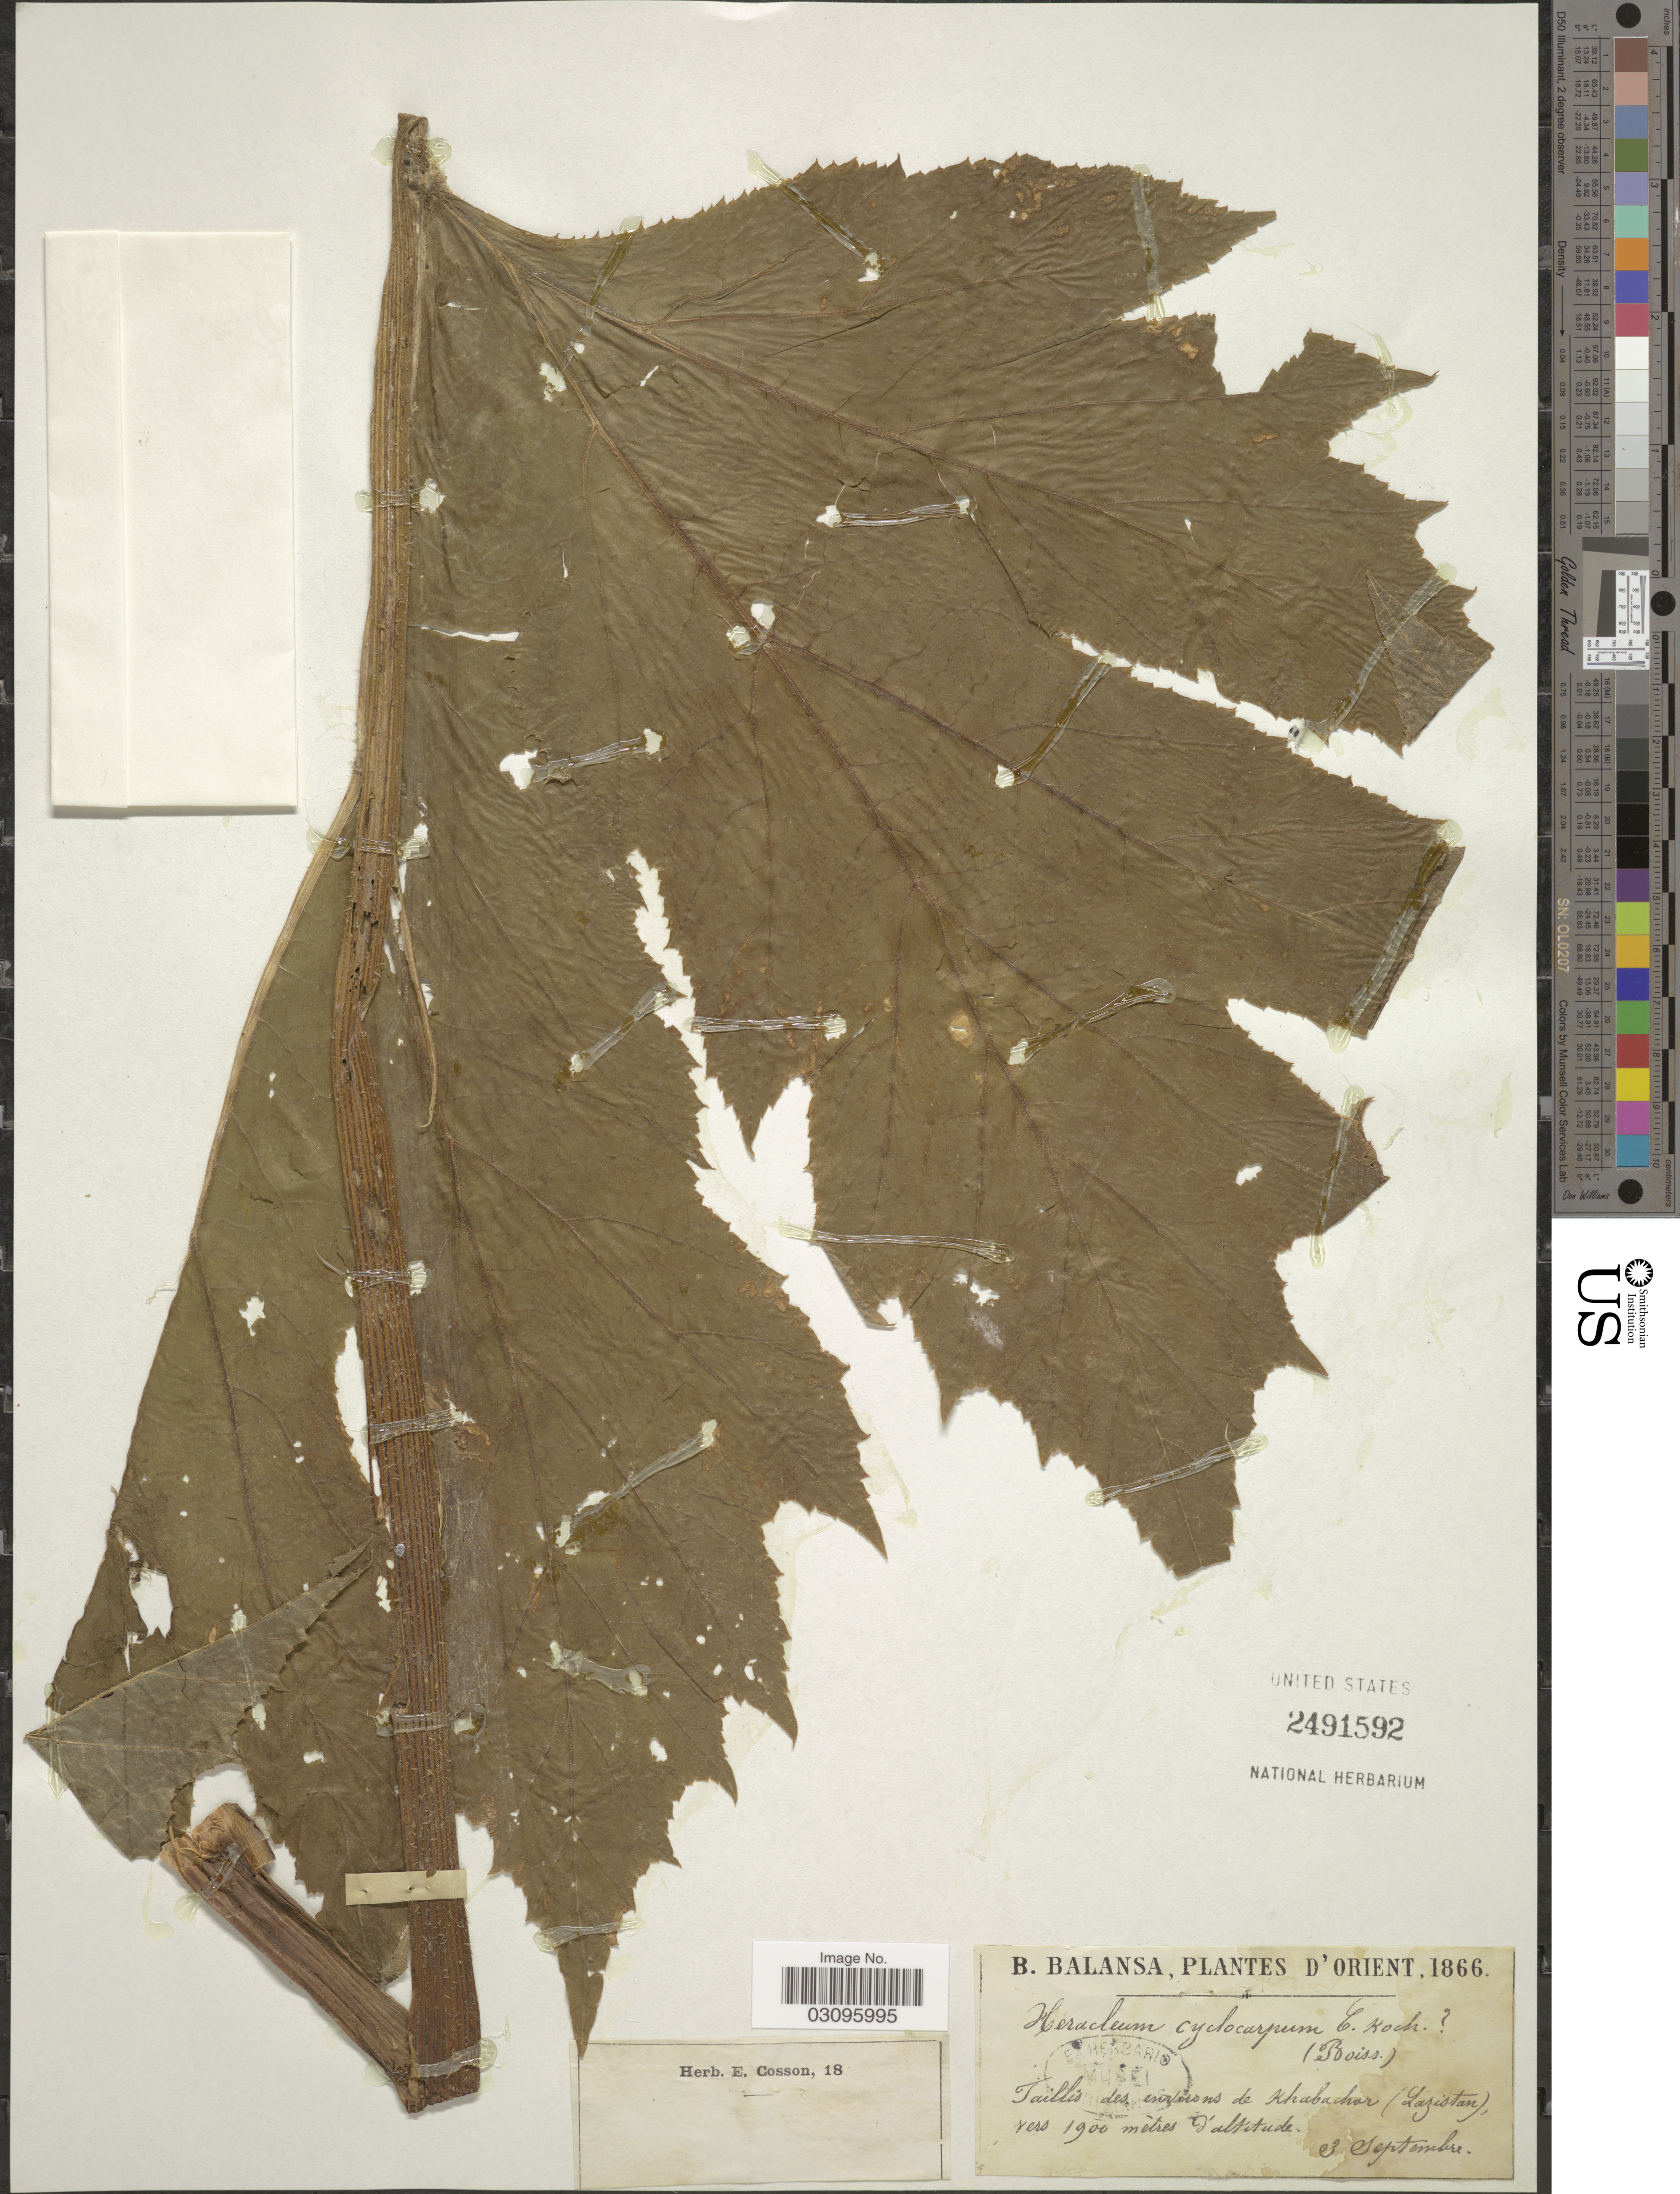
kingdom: Plantae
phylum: Tracheophyta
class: Magnoliopsida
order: Apiales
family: Apiaceae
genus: Heracleum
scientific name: Heracleum sphondylium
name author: L.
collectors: B. Balansa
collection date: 1866-09-03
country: Turkey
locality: Orient. Taillis des environs de Khabachor (Lazistan).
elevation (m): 1900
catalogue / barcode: US 2491592